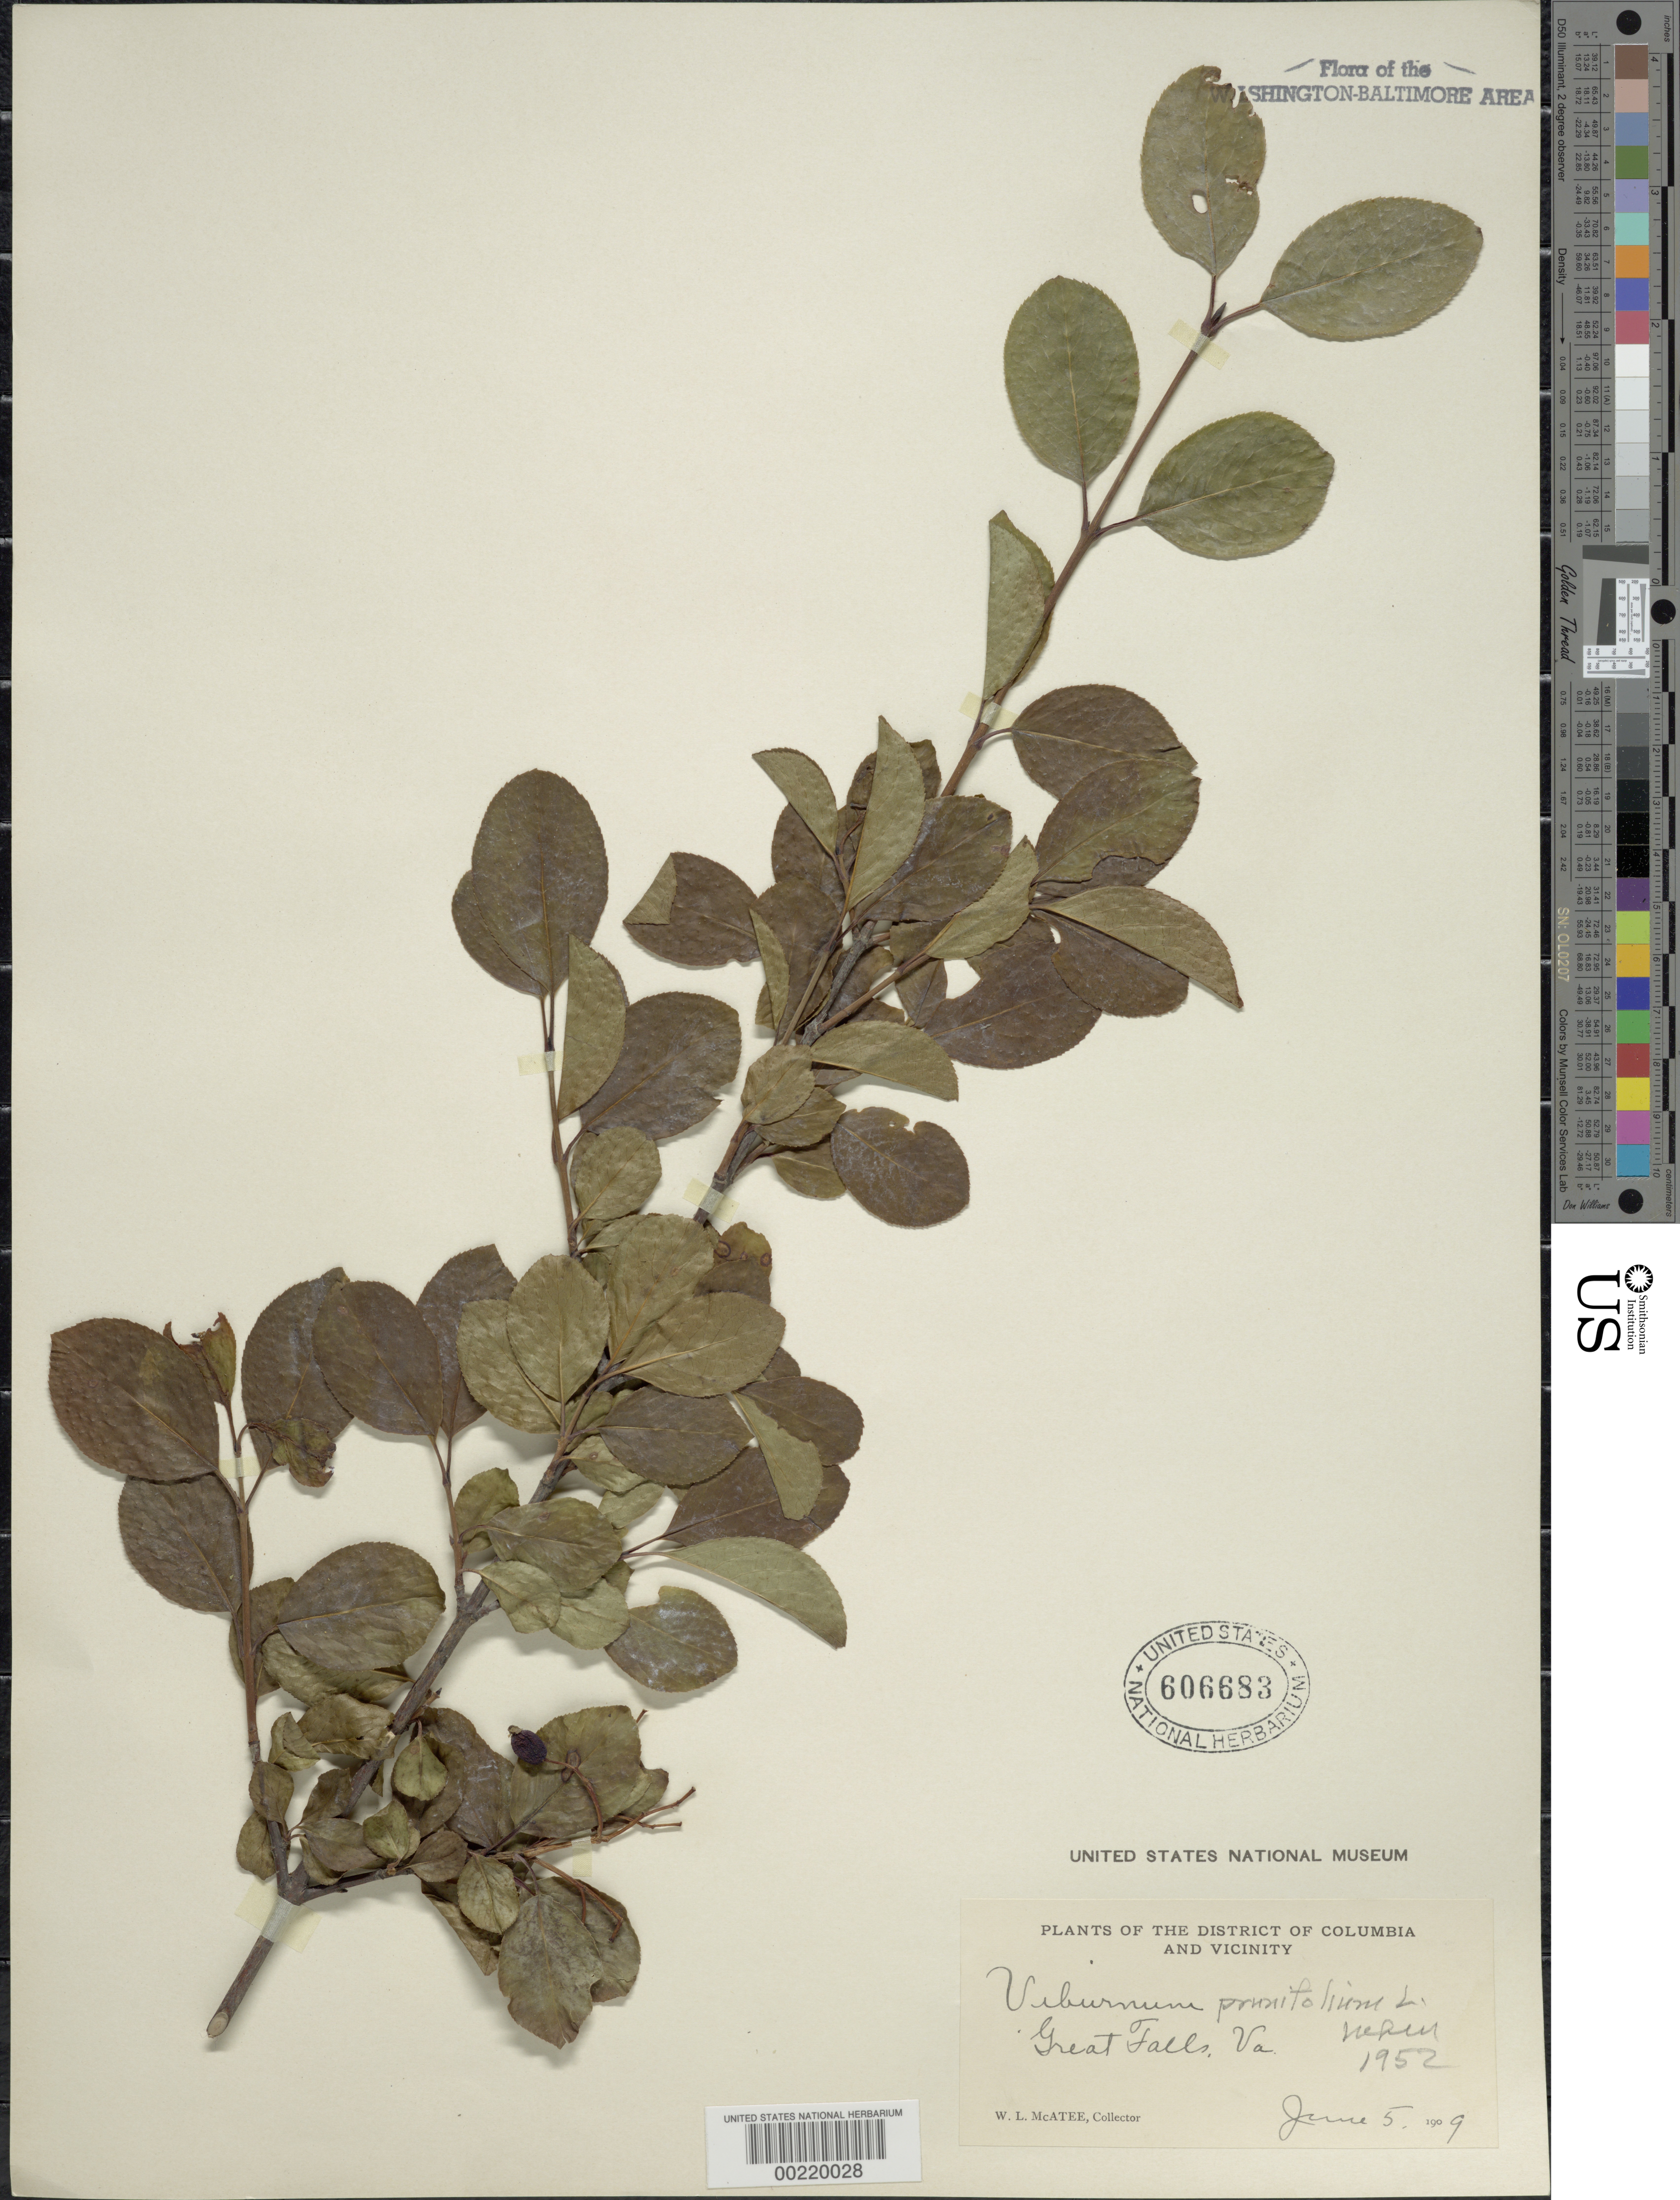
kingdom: Plantae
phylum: Tracheophyta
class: Magnoliopsida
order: Dipsacales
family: Viburnaceae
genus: Viburnum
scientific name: Viburnum prunifolium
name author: L.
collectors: W. McAtee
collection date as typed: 05 Jun 1909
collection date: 1909-06-05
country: United States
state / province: Virginia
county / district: Fairfax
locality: Great Falls C. & O. Canal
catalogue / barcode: US 606683